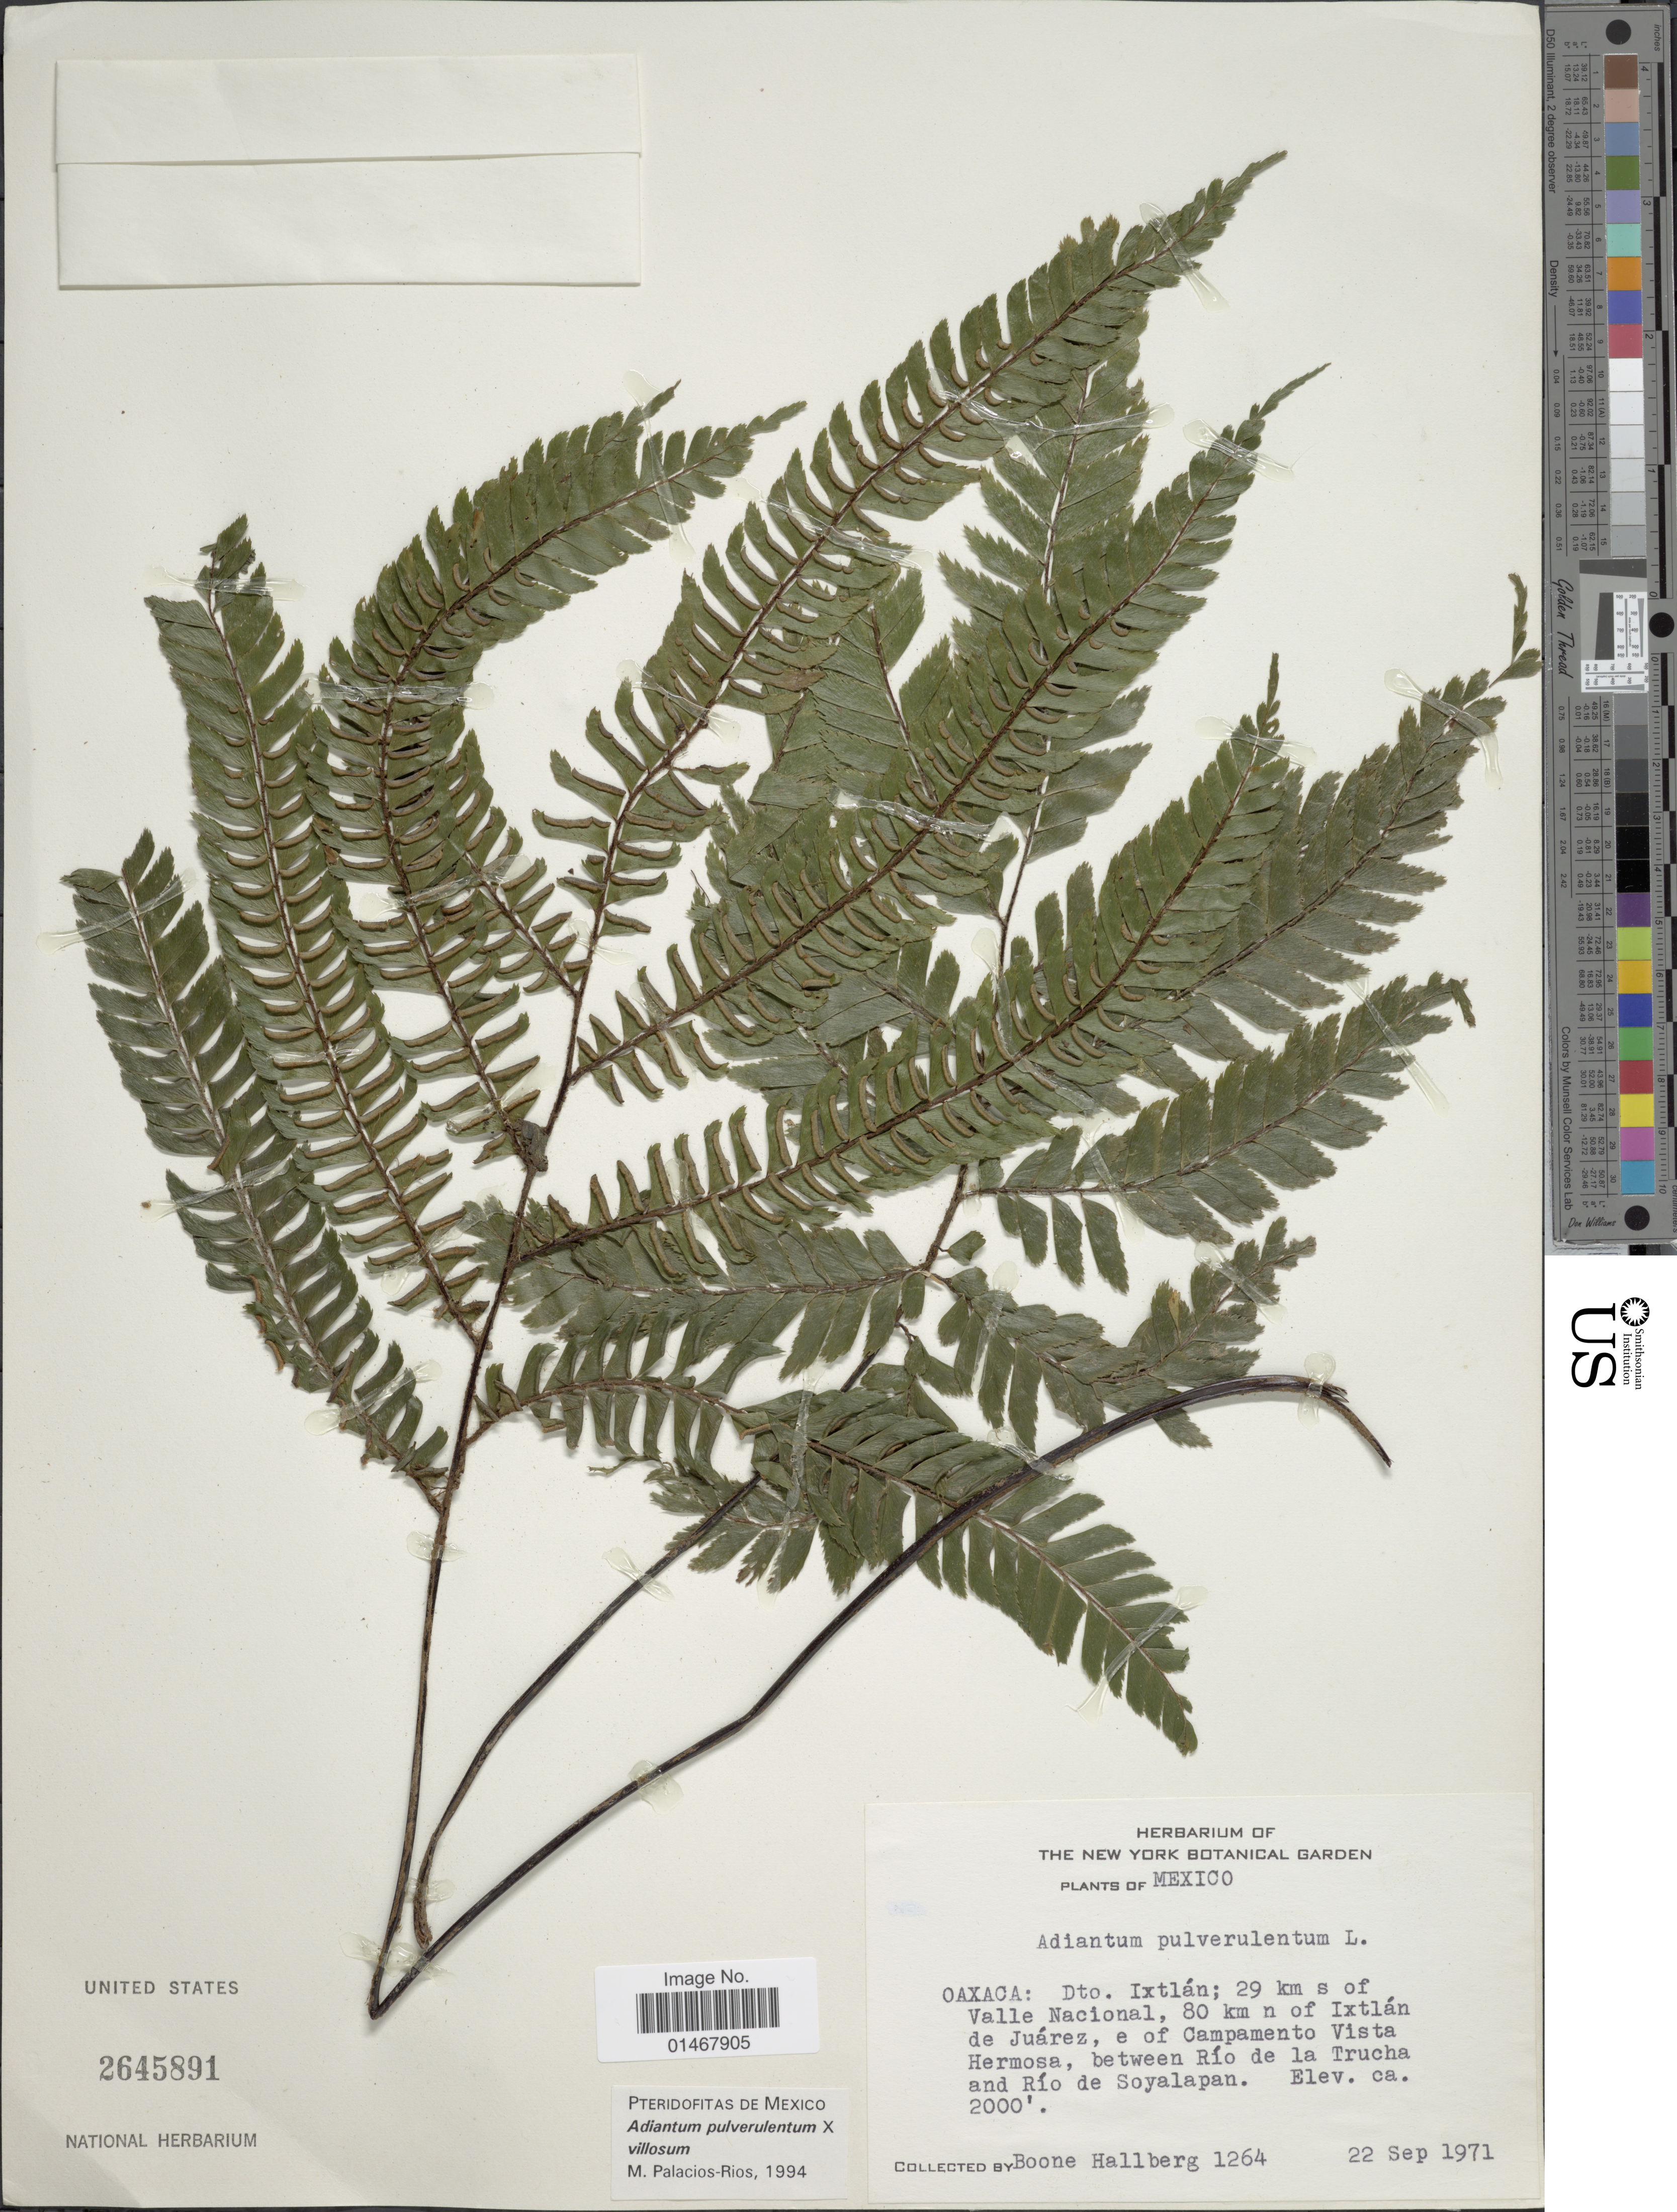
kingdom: Plantae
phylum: Tracheophyta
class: Polypodiopsida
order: Polypodiales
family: Pteridaceae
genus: Adiantum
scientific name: Adiantum pulverulentum x A. villosum L.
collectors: B. Hallberg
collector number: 1264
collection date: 1971-09-22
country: Mexico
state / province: Oaxaca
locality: Dto Ixtlán; 29 km s of Valle Nacional, 80 km n of Ixtlán de Juárez, e of Campamento Vista Hermosa, between Río de la Trucha and Río de Soyalapan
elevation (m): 610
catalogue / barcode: US 2645891